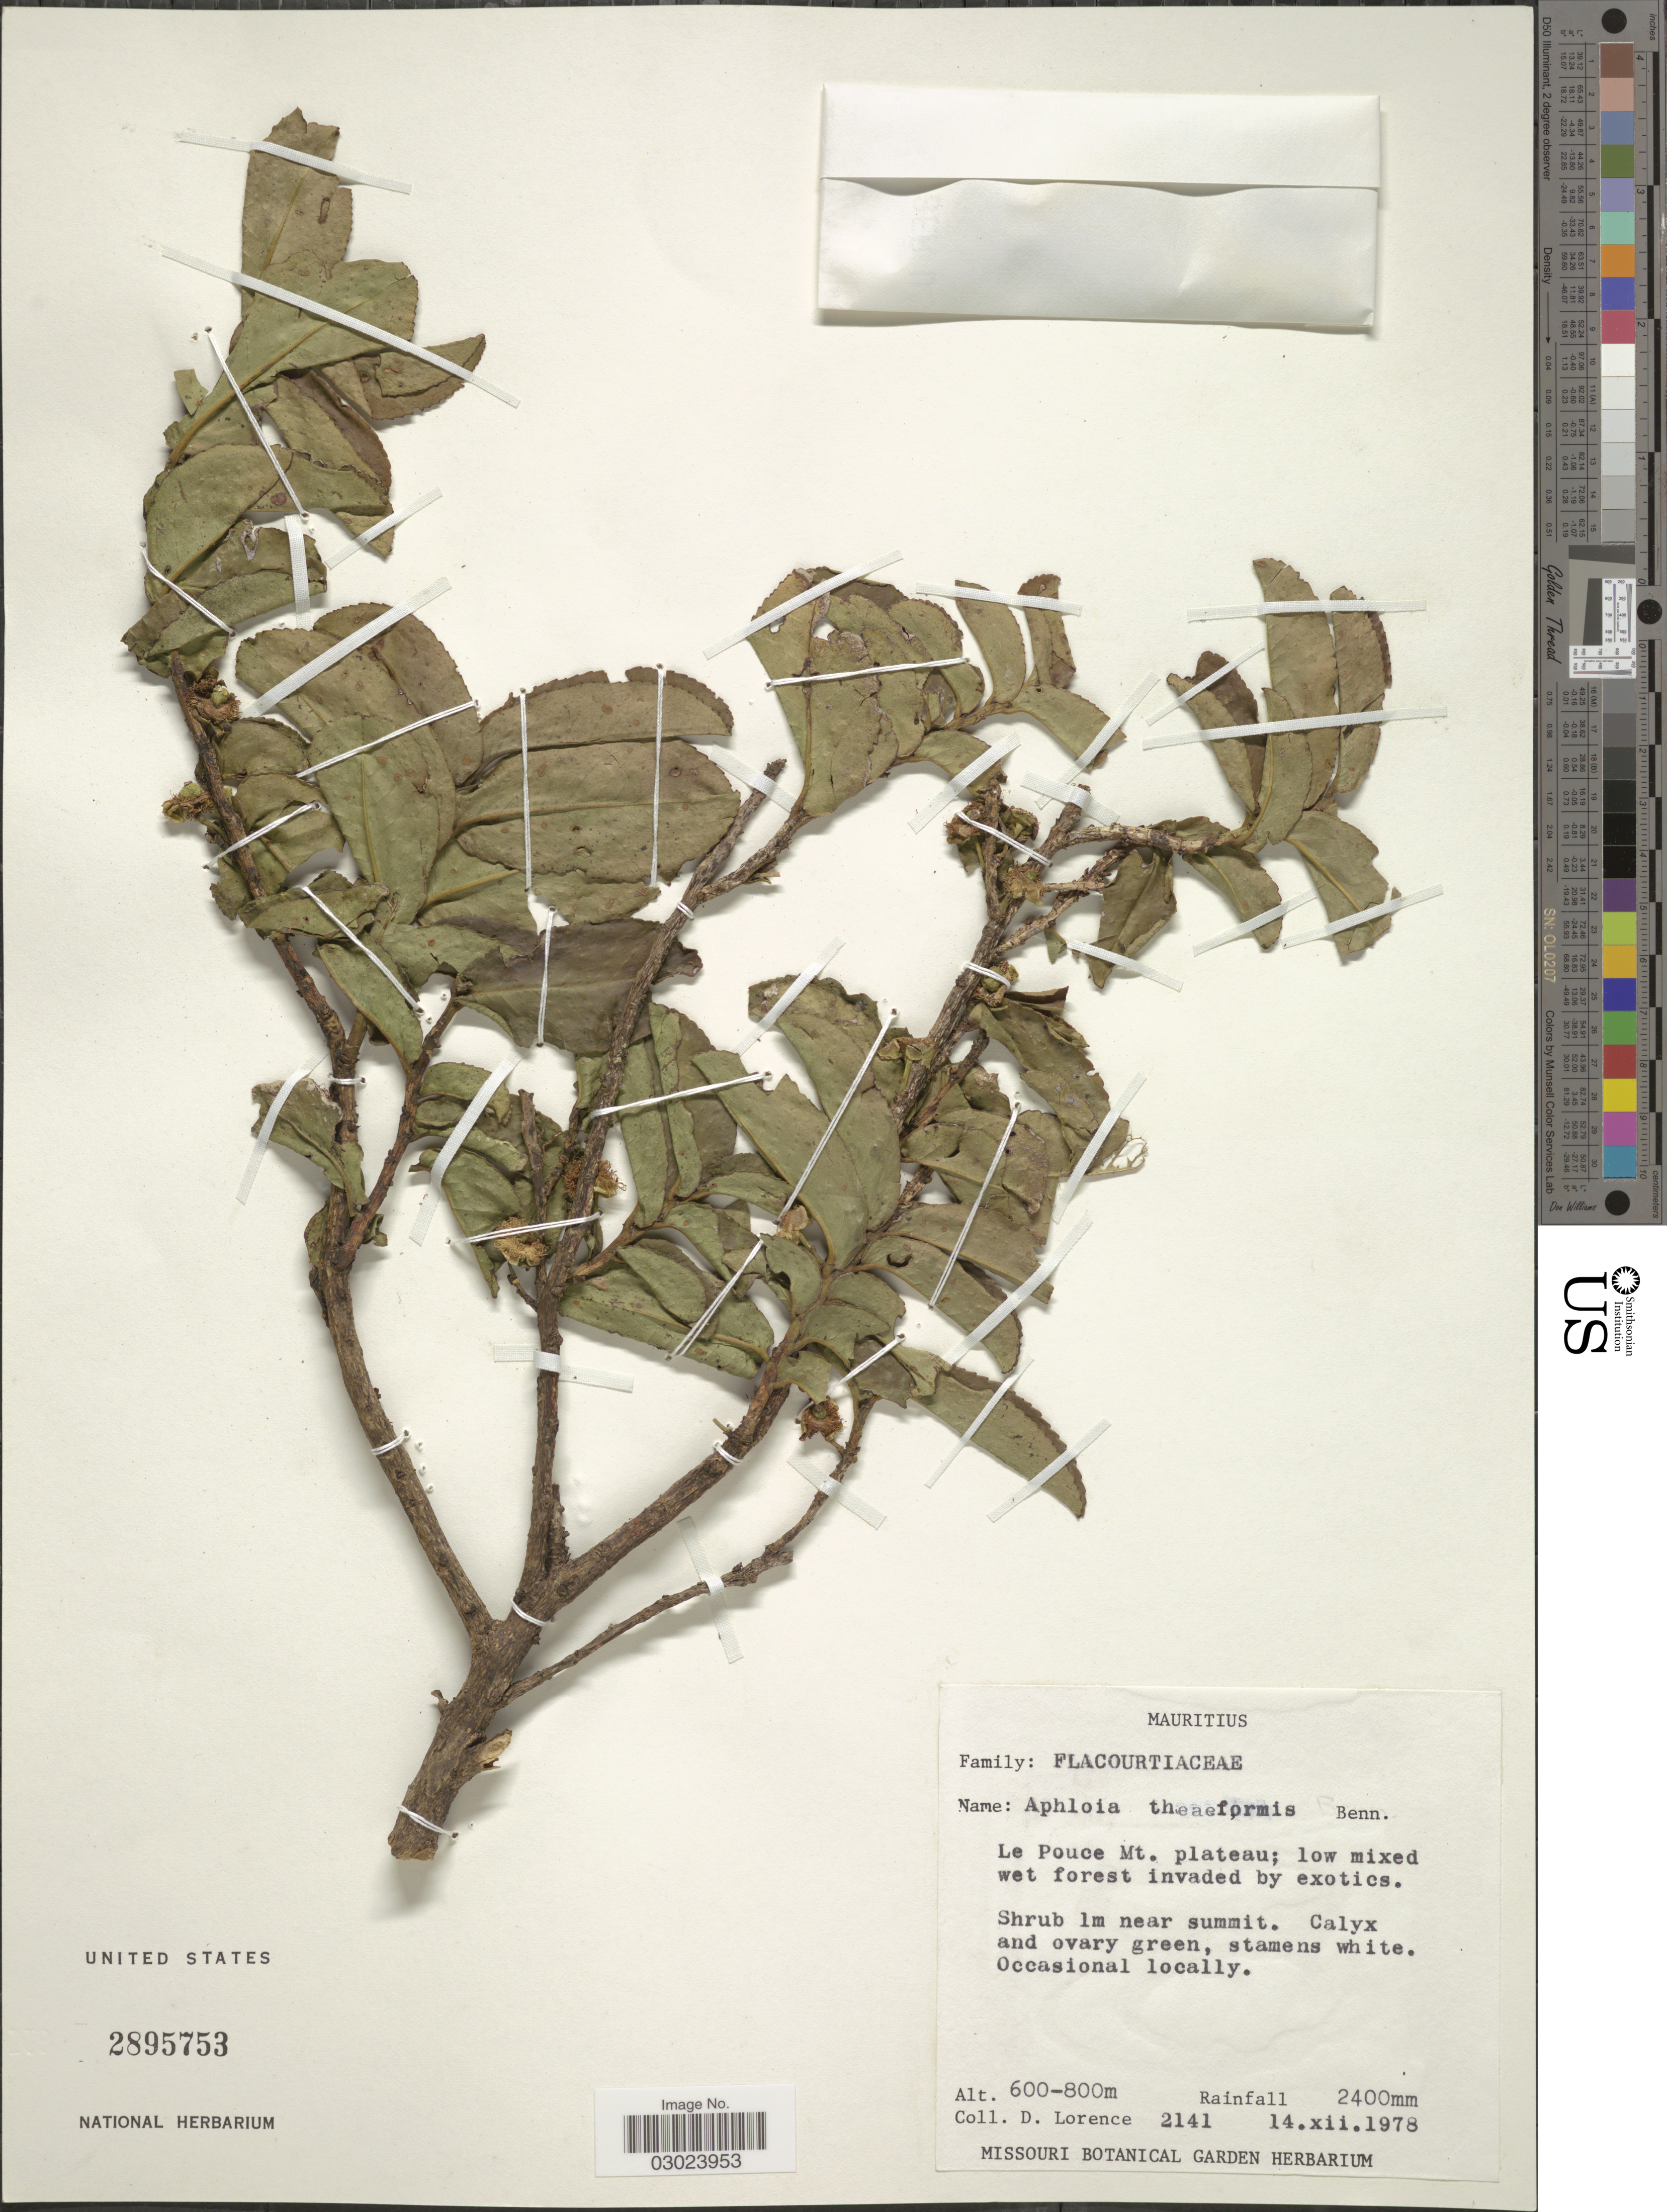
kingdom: Plantae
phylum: Tracheophyta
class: Magnoliopsida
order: Crossosomatales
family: Aphloiaceae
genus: Aphloia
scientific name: Aphloia theiformis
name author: (Vahl) Benn.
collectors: D. Lorence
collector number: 2141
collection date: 1978-12-14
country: Mauritius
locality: Le Pouce Mt. plateau.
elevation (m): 600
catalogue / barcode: US 2895753